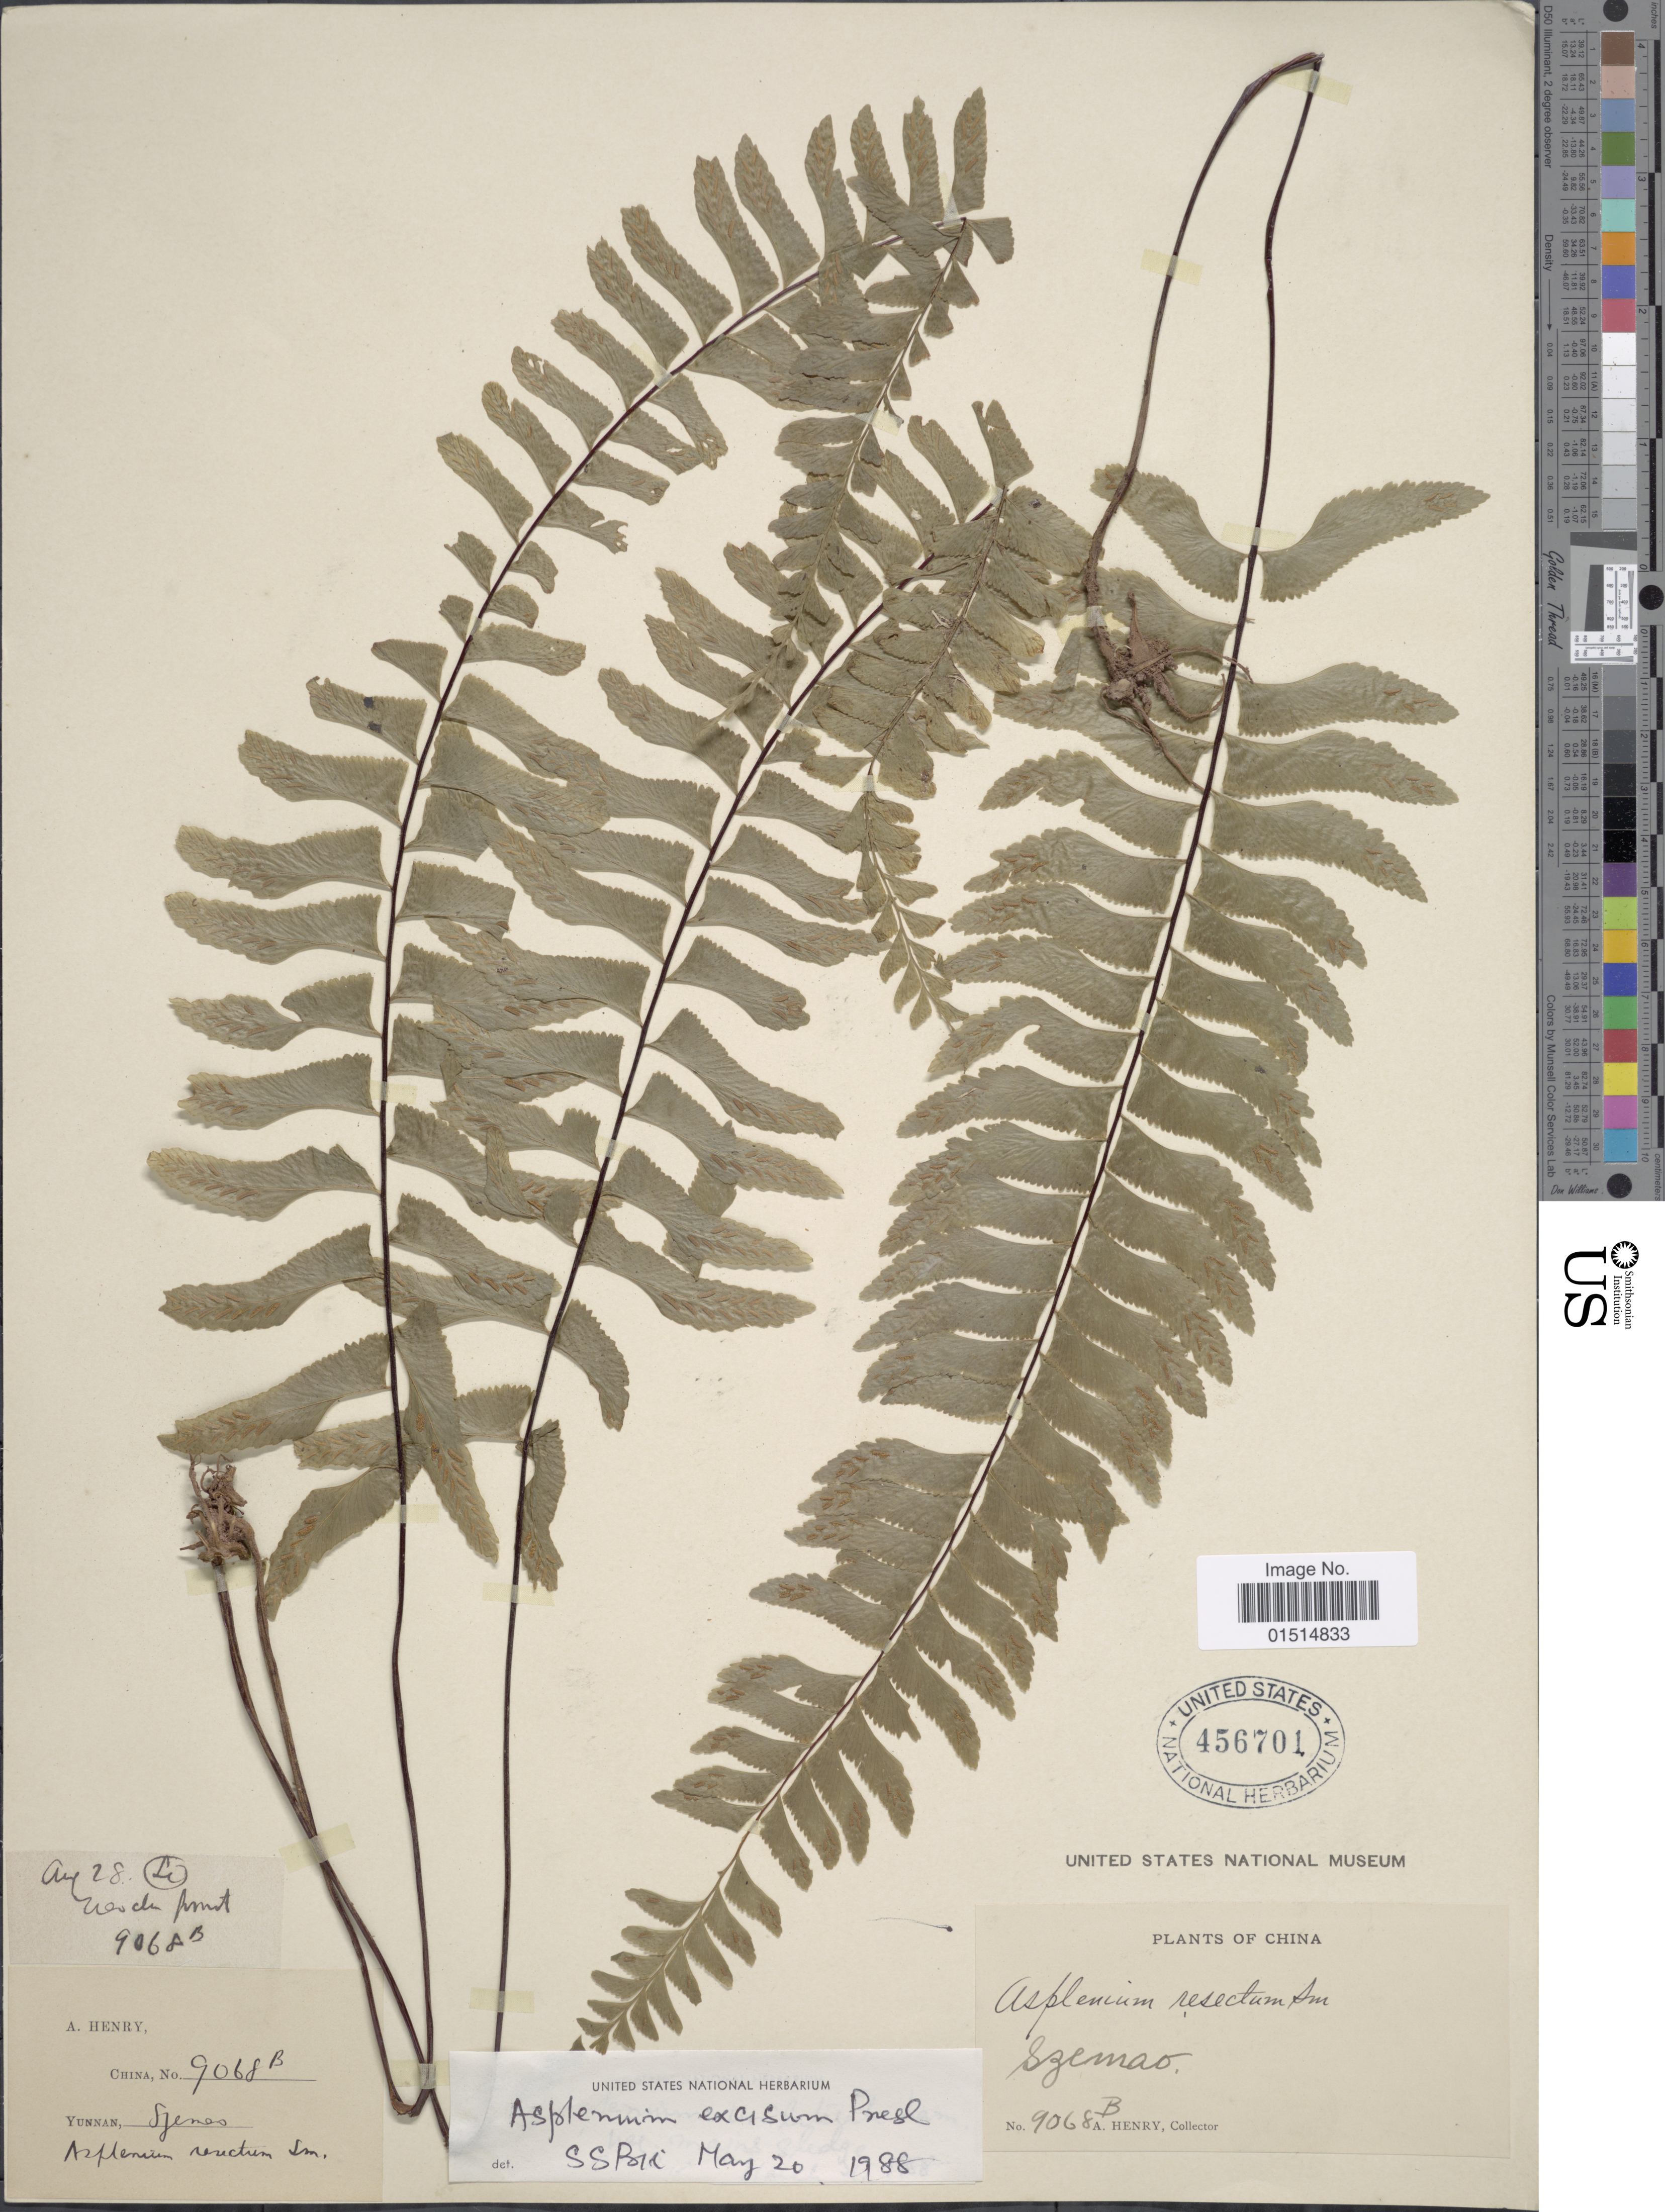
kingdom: Plantae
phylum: Tracheophyta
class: Polypodiopsida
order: Polypodiales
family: Aspleniaceae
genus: Hymenasplenium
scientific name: Hymenasplenium excisum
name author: C. Presl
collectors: A. Henry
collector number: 9068 B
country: China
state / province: Yunnan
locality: Szemao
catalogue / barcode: US 456701